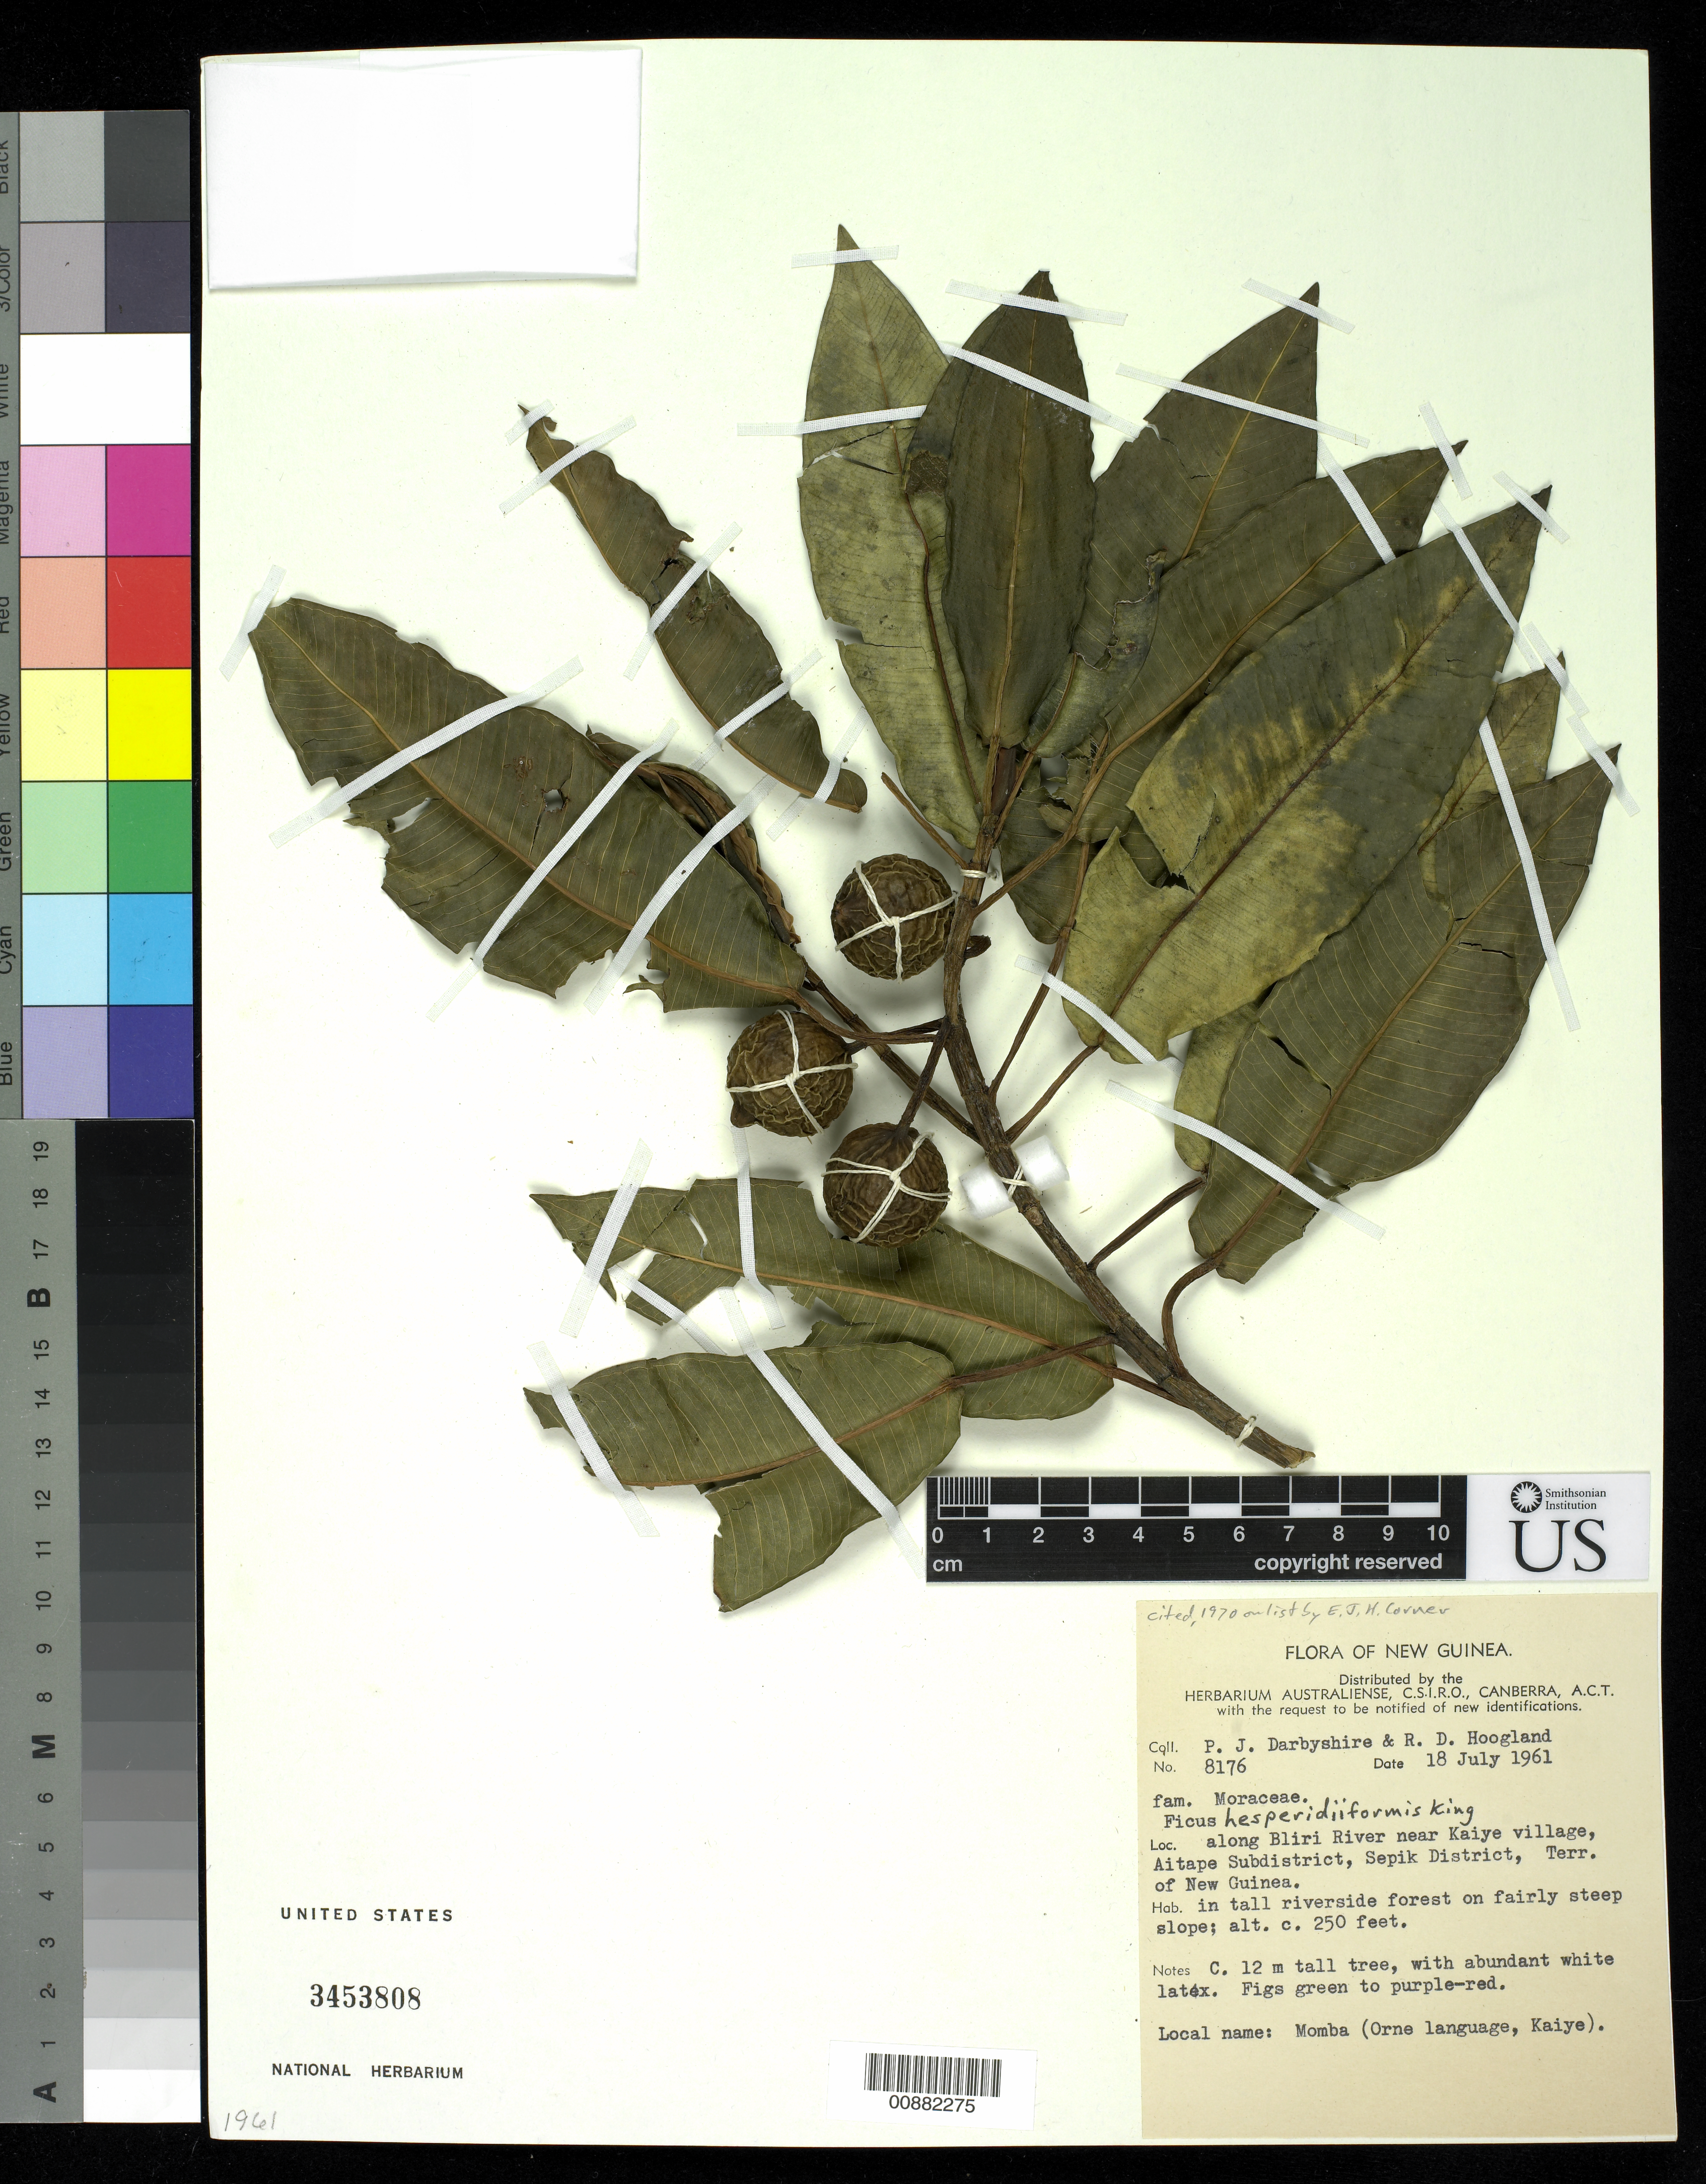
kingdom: Plantae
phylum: Tracheophyta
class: Magnoliopsida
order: Rosales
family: Moraceae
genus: Ficus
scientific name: Ficus hesperidiiformis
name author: R.M. King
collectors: P. Darbyshire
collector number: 8176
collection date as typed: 18 Jul 1961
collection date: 1961-07-18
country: Papua New Guinea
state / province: Sandaun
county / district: Aitape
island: New Guinea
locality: along Bliri River near Kaiye village, Aitape subdistrict, Sepik District.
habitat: in tall riverside forest on fairly steep slope.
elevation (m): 76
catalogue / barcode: US 3453808